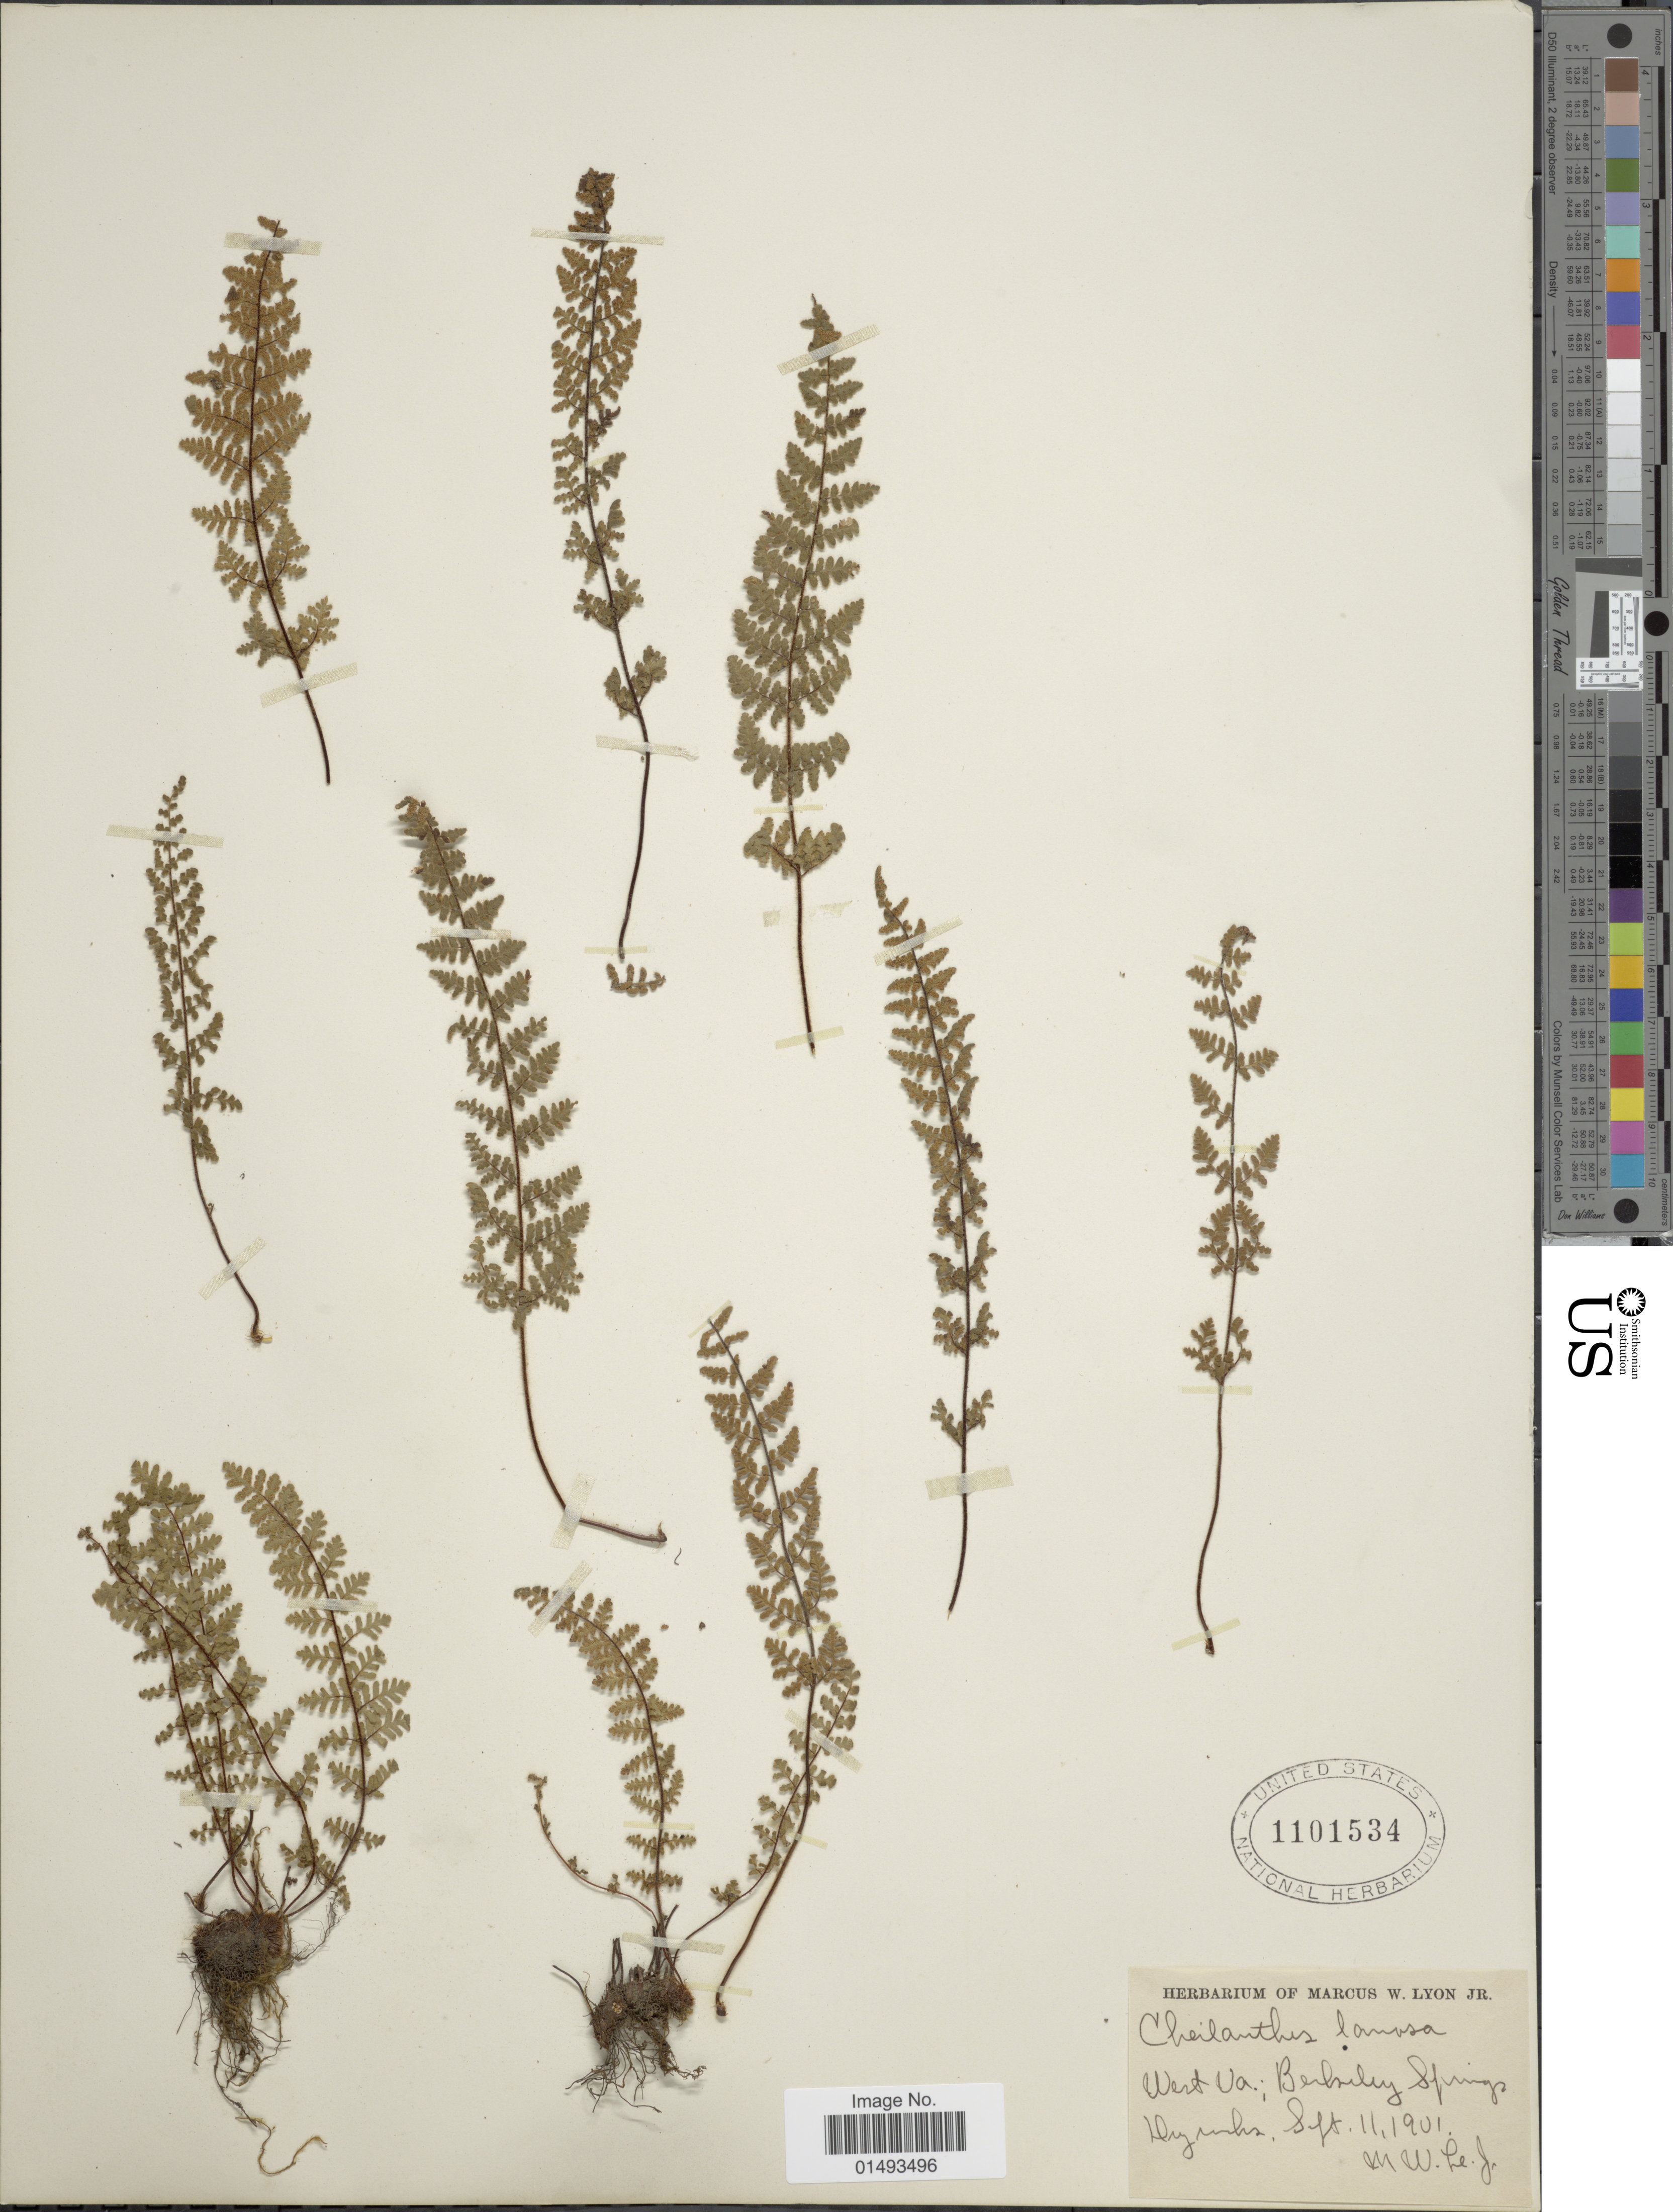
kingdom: Plantae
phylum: Tracheophyta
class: Polypodiopsida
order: Polypodiales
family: Pteridaceae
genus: Myriopteris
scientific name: Myriopteris lanosa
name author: (Michx.) Grusz & Windham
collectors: M. W. Lyon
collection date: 1901-09-11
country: United States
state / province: West Virginia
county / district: Morgan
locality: Berkeley Springs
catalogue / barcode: US 1101534